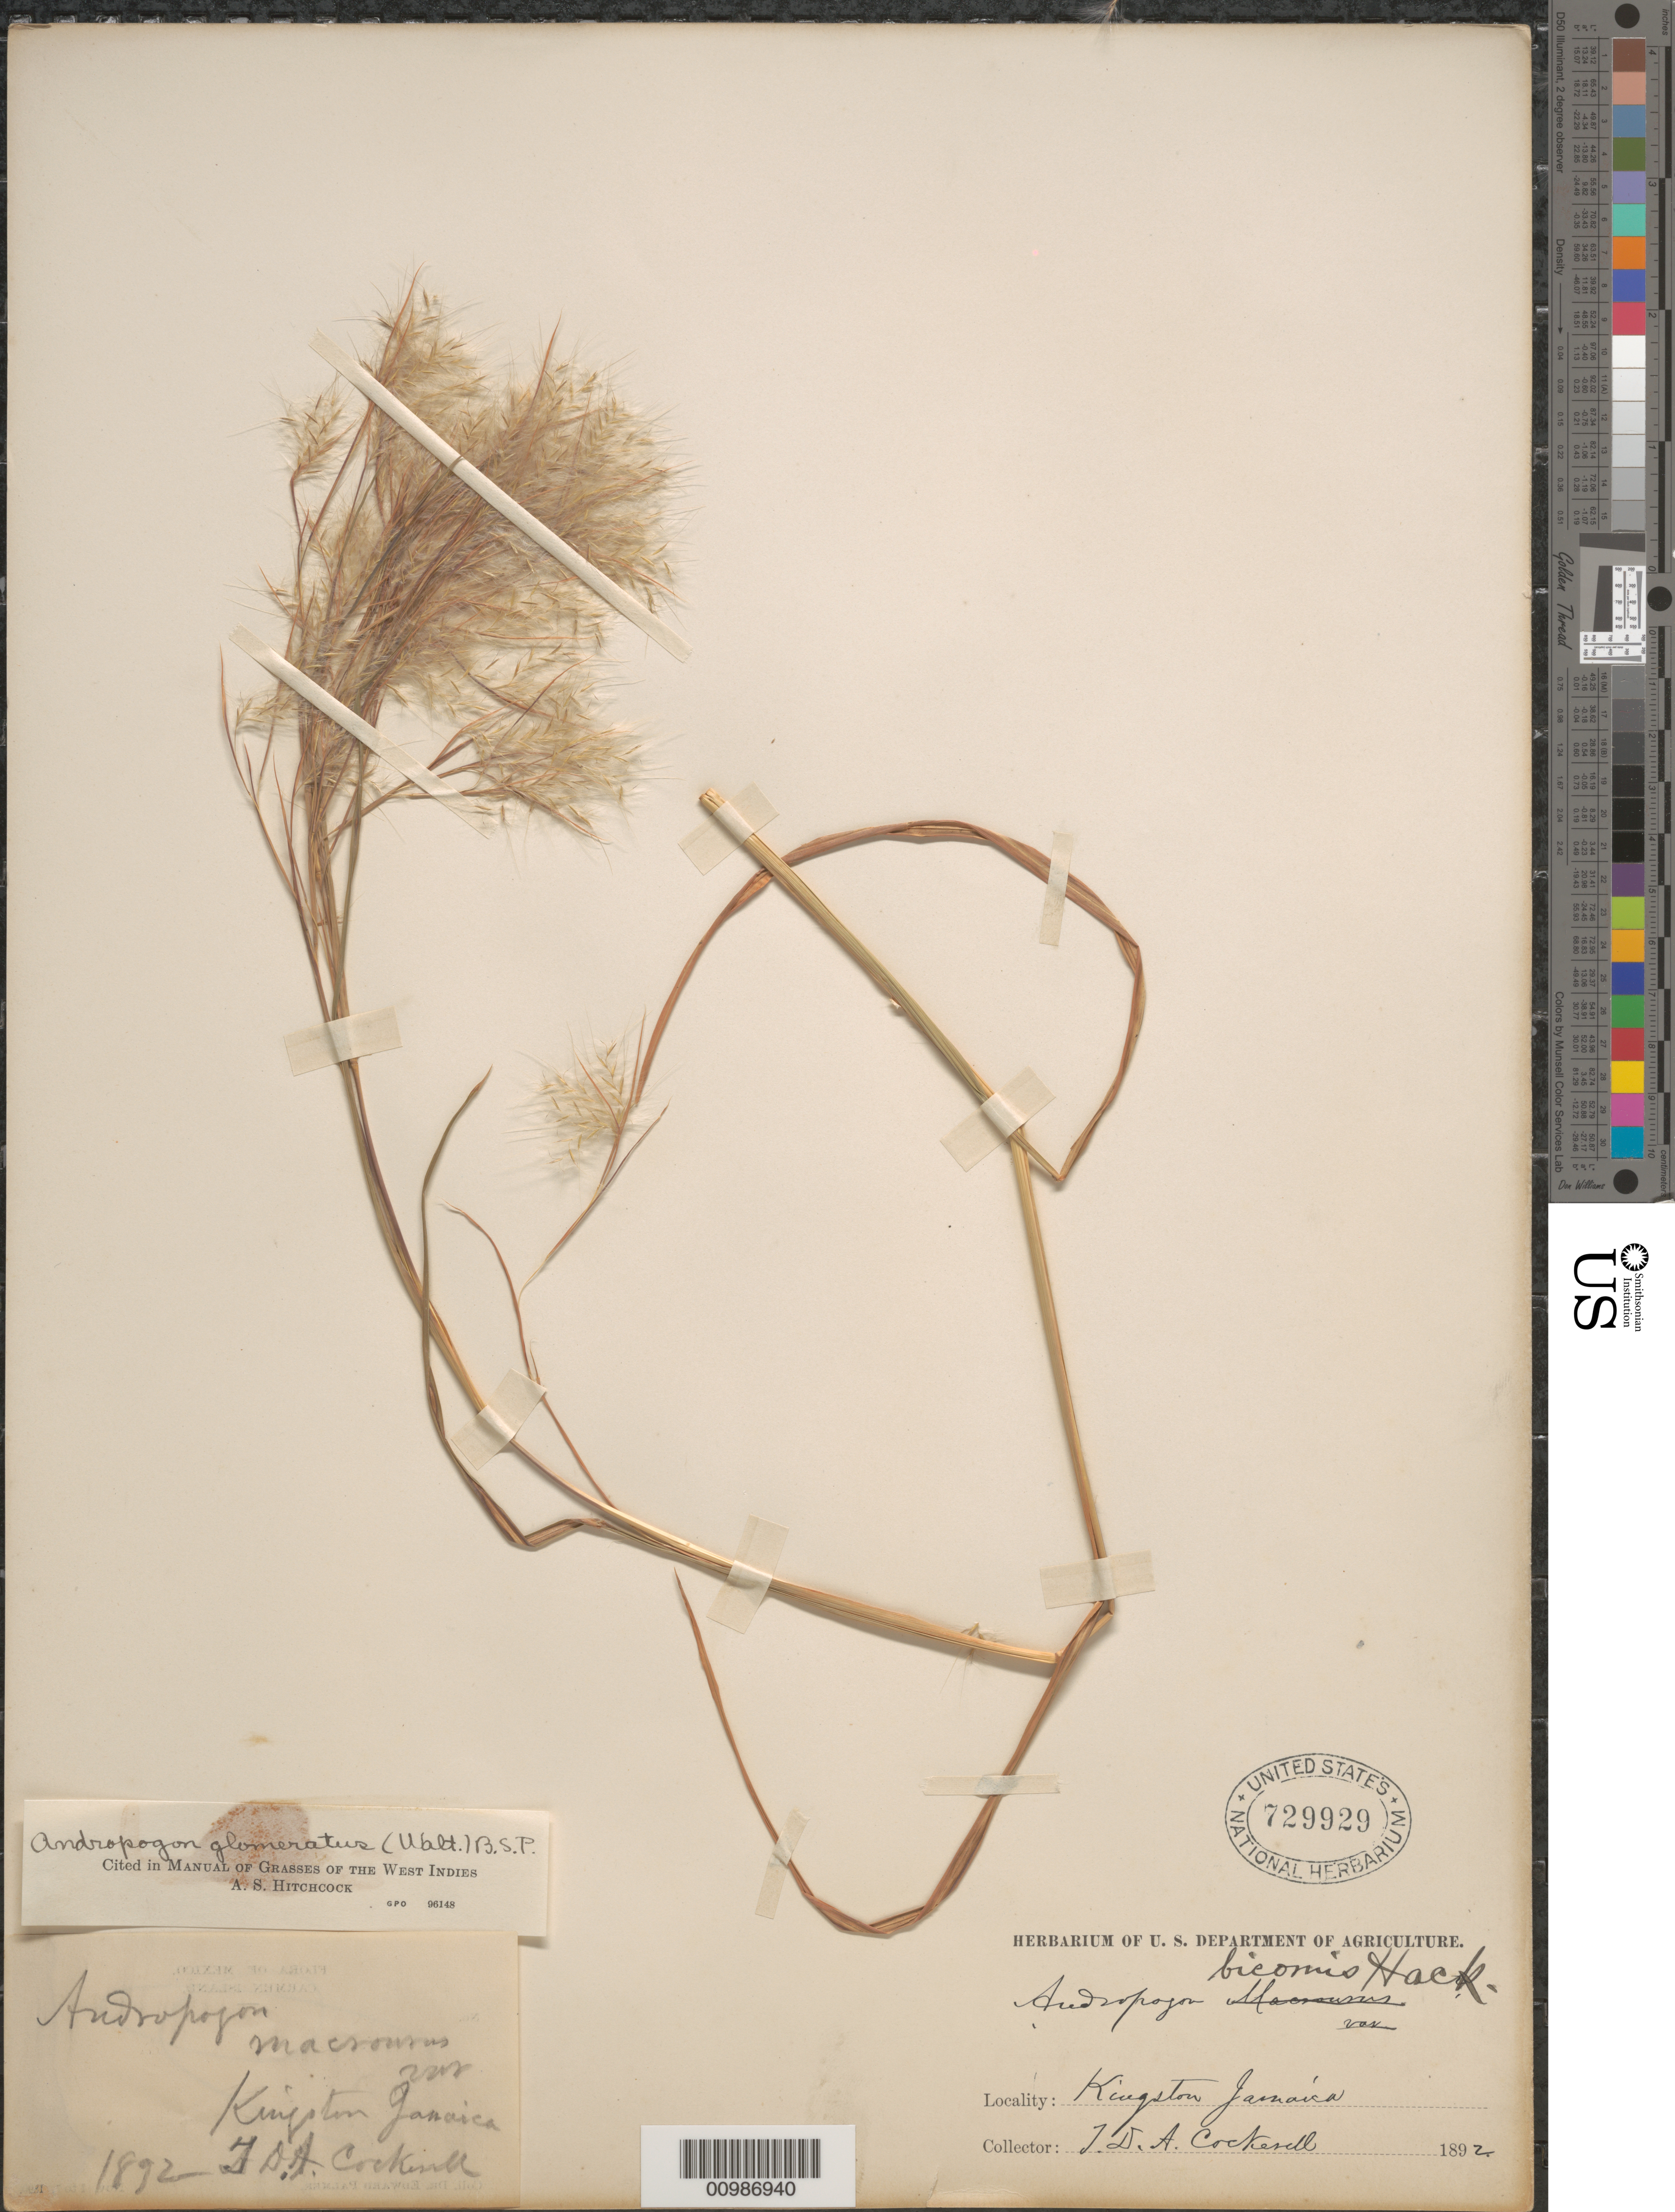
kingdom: Plantae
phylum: Tracheophyta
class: Liliopsida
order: Poales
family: Poaceae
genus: Andropogon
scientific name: Andropogon glomeratus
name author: (Walter) Britton, Stearns & Poggenb.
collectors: T. Cockerell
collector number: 729929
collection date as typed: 1892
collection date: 1892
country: Jamaica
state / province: Kingston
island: Jamaica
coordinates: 0 N, 0 E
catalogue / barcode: US 729929